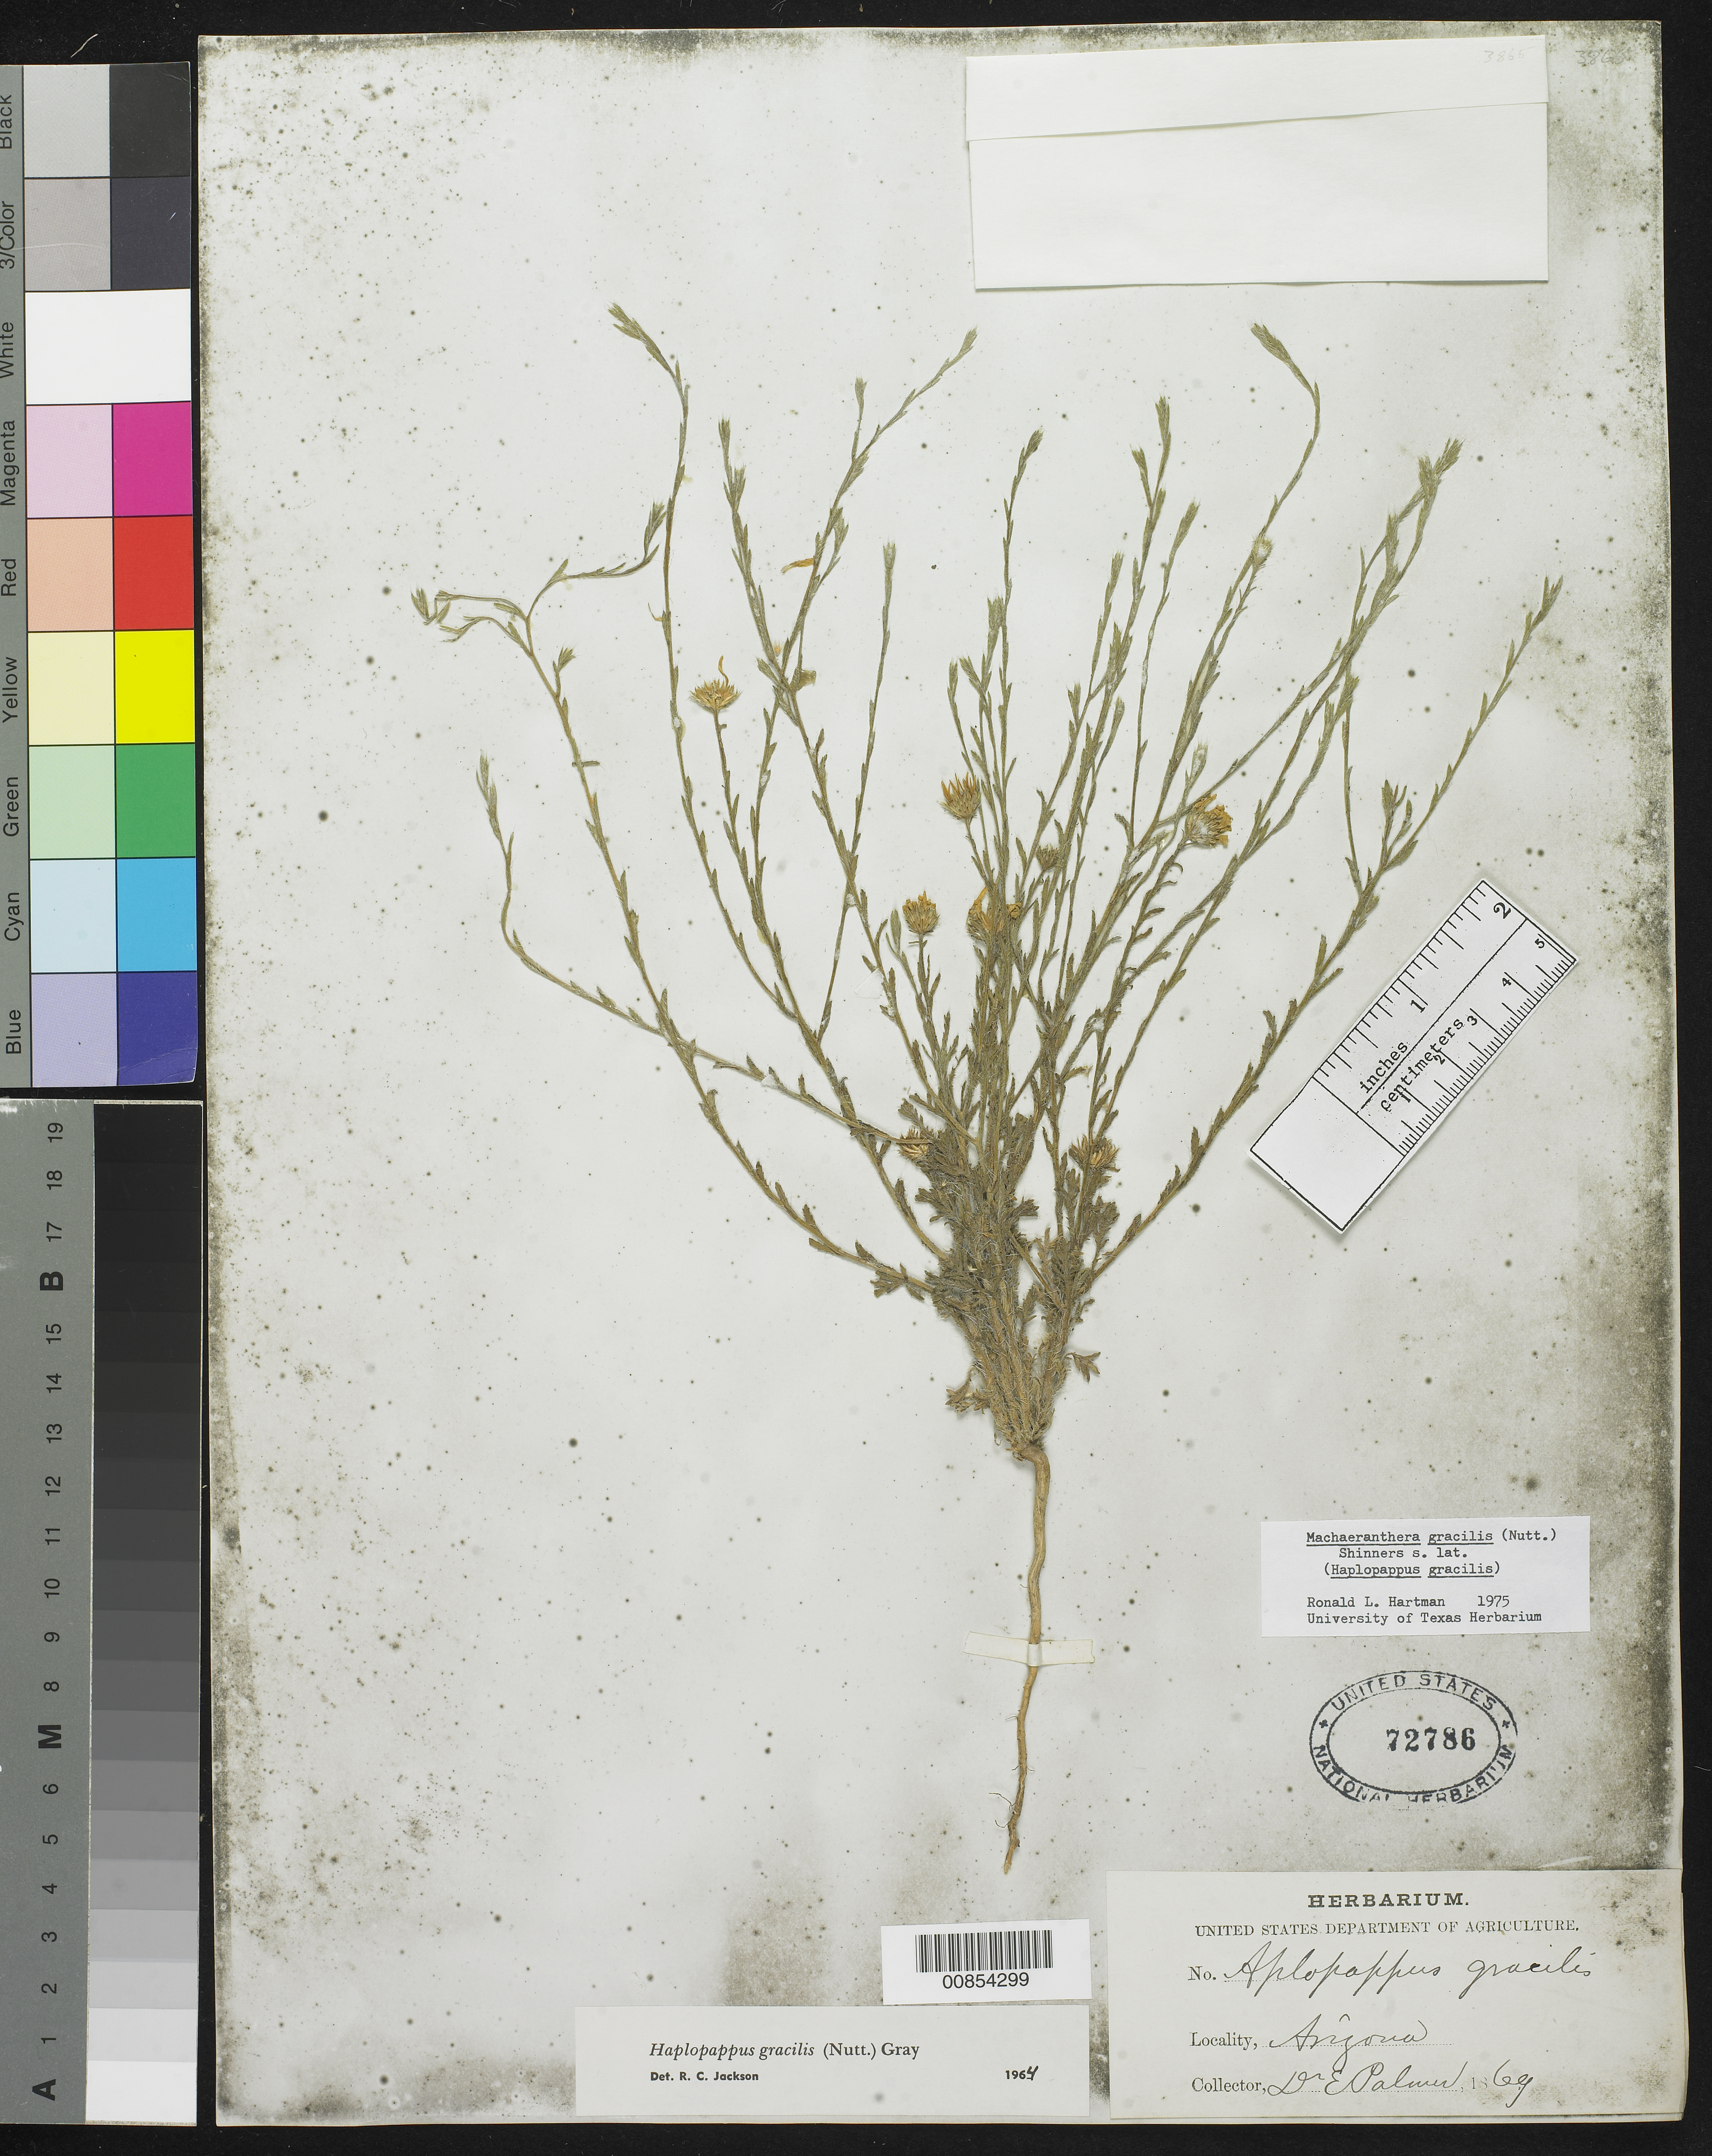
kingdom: Plantae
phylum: Tracheophyta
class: Magnoliopsida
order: Asterales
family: Asteraceae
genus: Machaeranthera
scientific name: Machaeranthera gracilis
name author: (Nutt.) Shinners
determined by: Hartman, R. L.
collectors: E. Palmer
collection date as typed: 1869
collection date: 1869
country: United States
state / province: Arizona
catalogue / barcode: US 72786